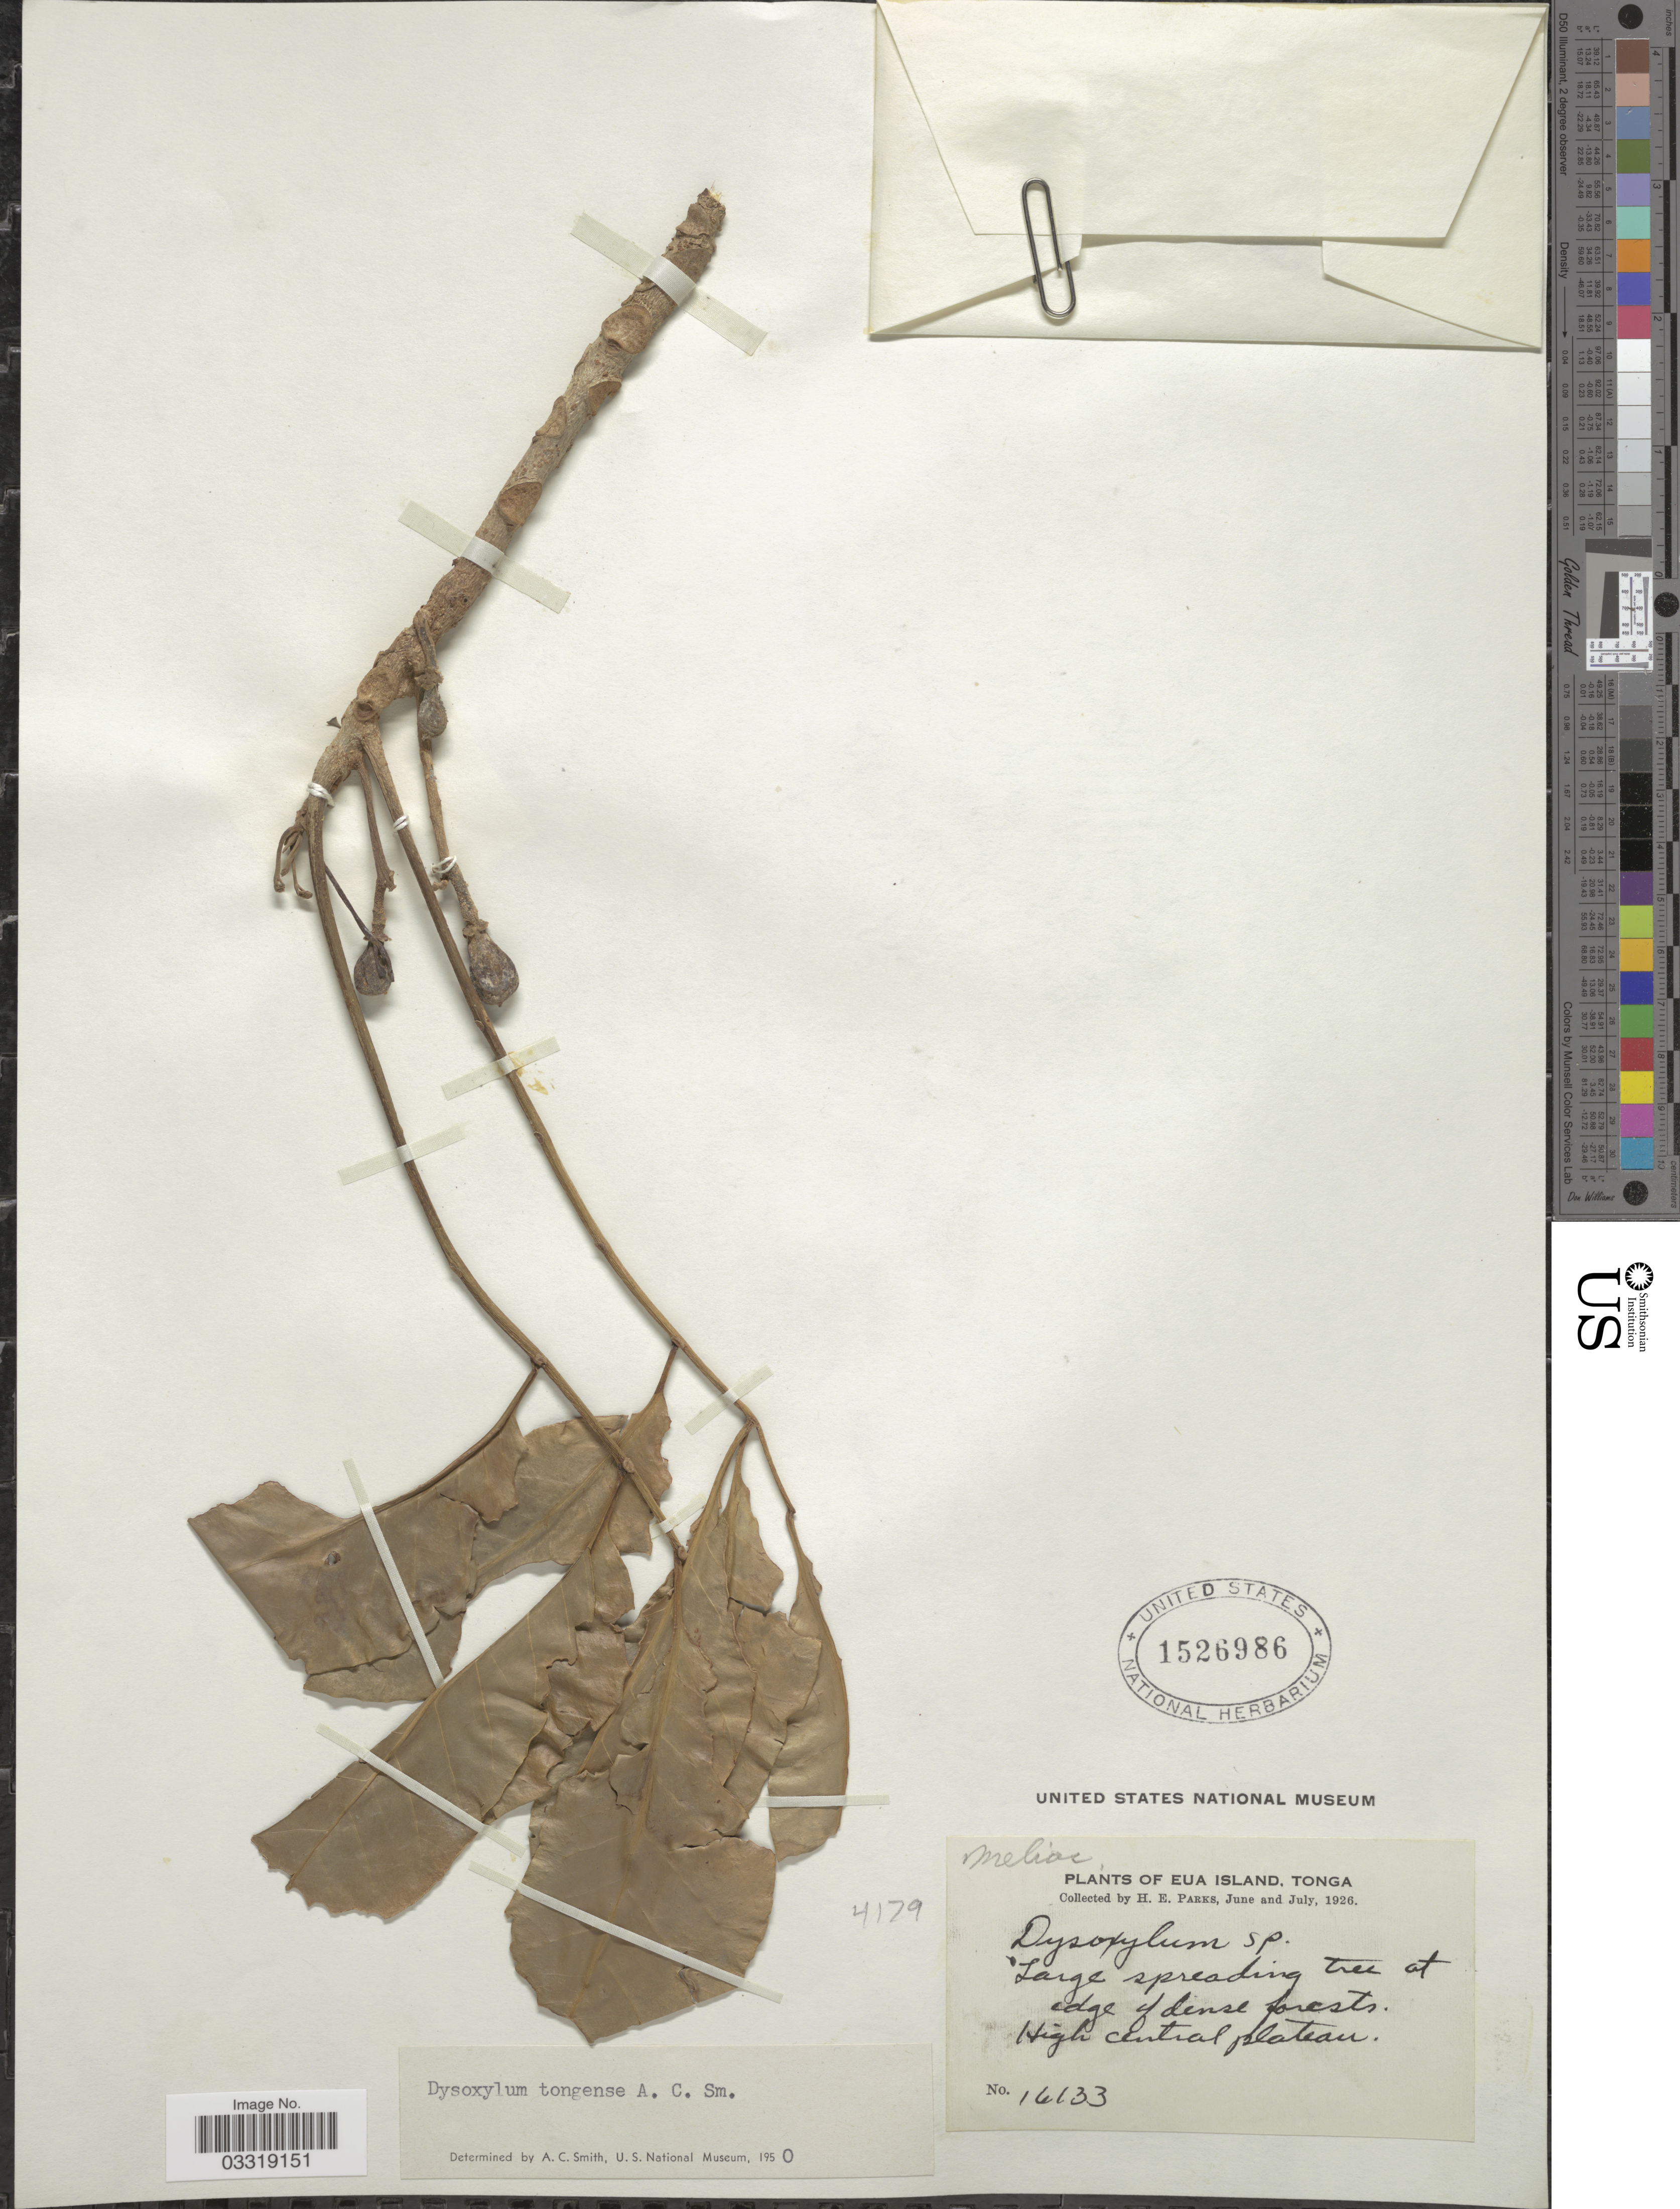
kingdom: Plantae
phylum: Tracheophyta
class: Magnoliopsida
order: Sapindales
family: Meliaceae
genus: Didymocheton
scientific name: Didymocheton tongensis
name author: (A.C. Sm.) Holzmeyer & Hauenschild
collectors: H. E. Parks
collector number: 16133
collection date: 1926-06/1926-07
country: Tonga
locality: Eua Island. High central plateau.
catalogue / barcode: US 1526986